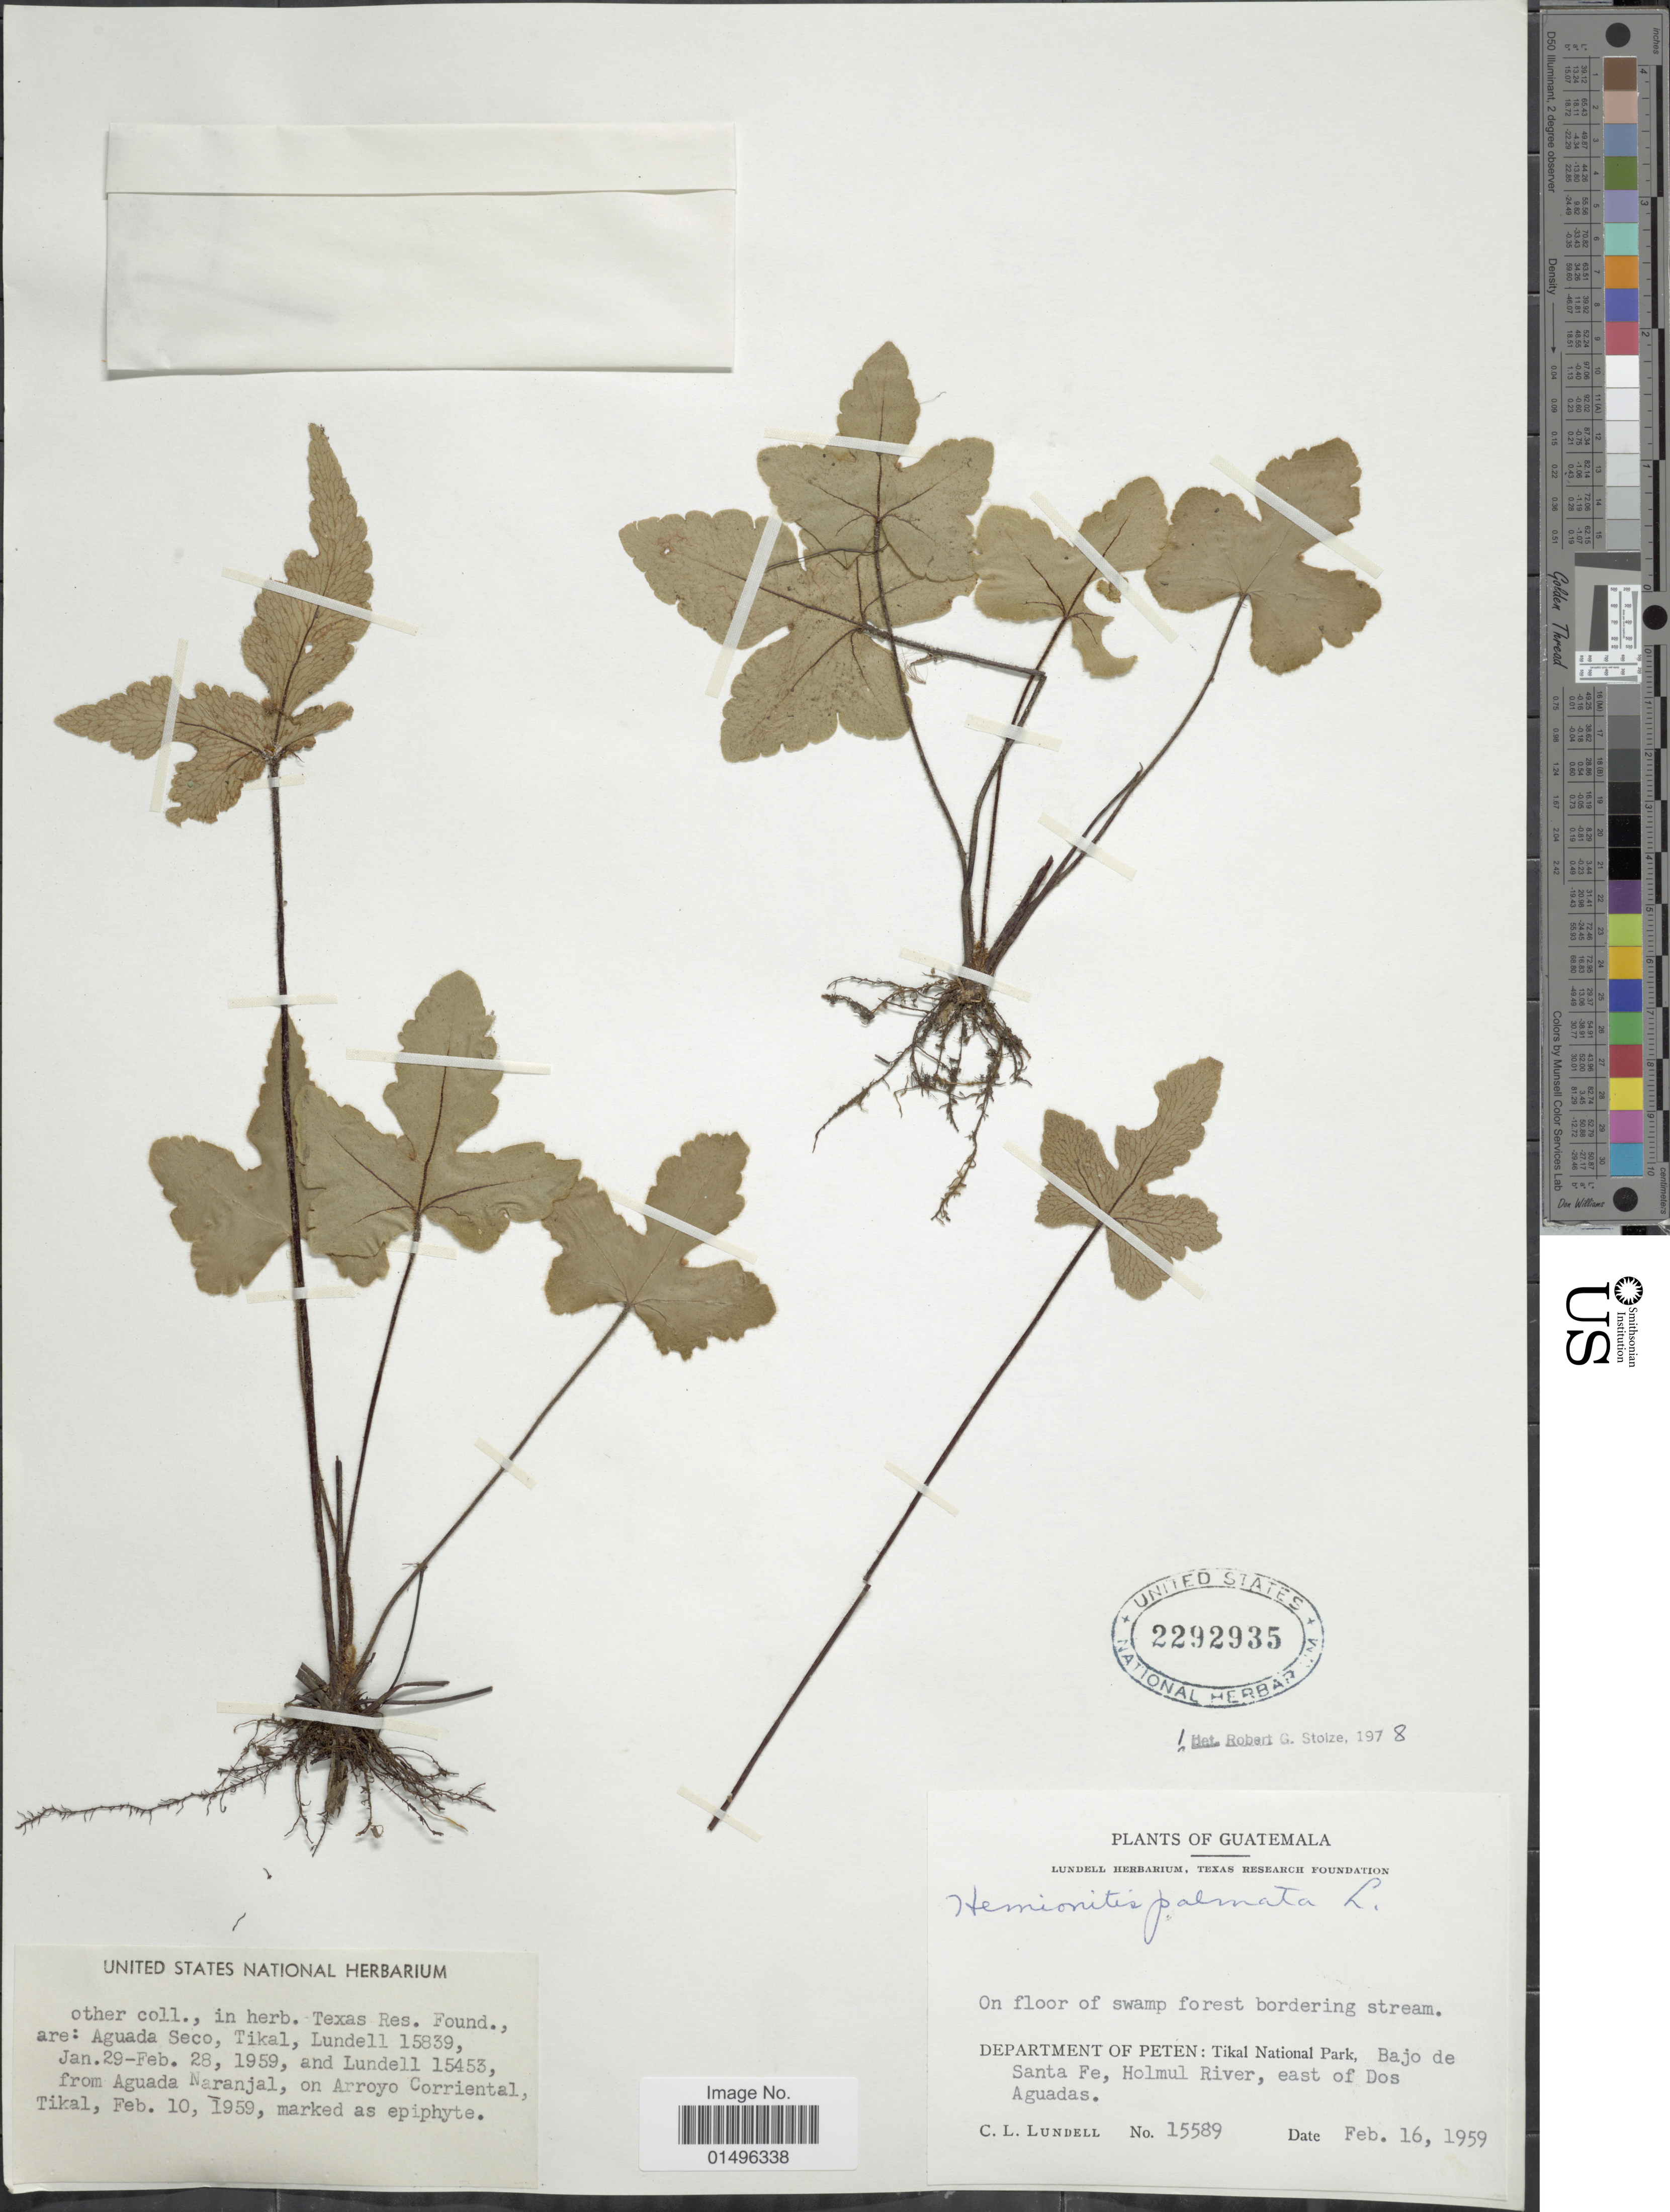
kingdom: Plantae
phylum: Tracheophyta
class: Polypodiopsida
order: Polypodiales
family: Pteridaceae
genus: Hemionitis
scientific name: Hemionitis palmata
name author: L.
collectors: C. L. Lundell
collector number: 15589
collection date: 1959-02-16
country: Guatemala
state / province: El Petén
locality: Guatemala, Department of Peten: Tikal National Park, Bajo de Santa Fe, Holmul River, east of Dos Aguadas.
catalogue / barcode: US 2292935